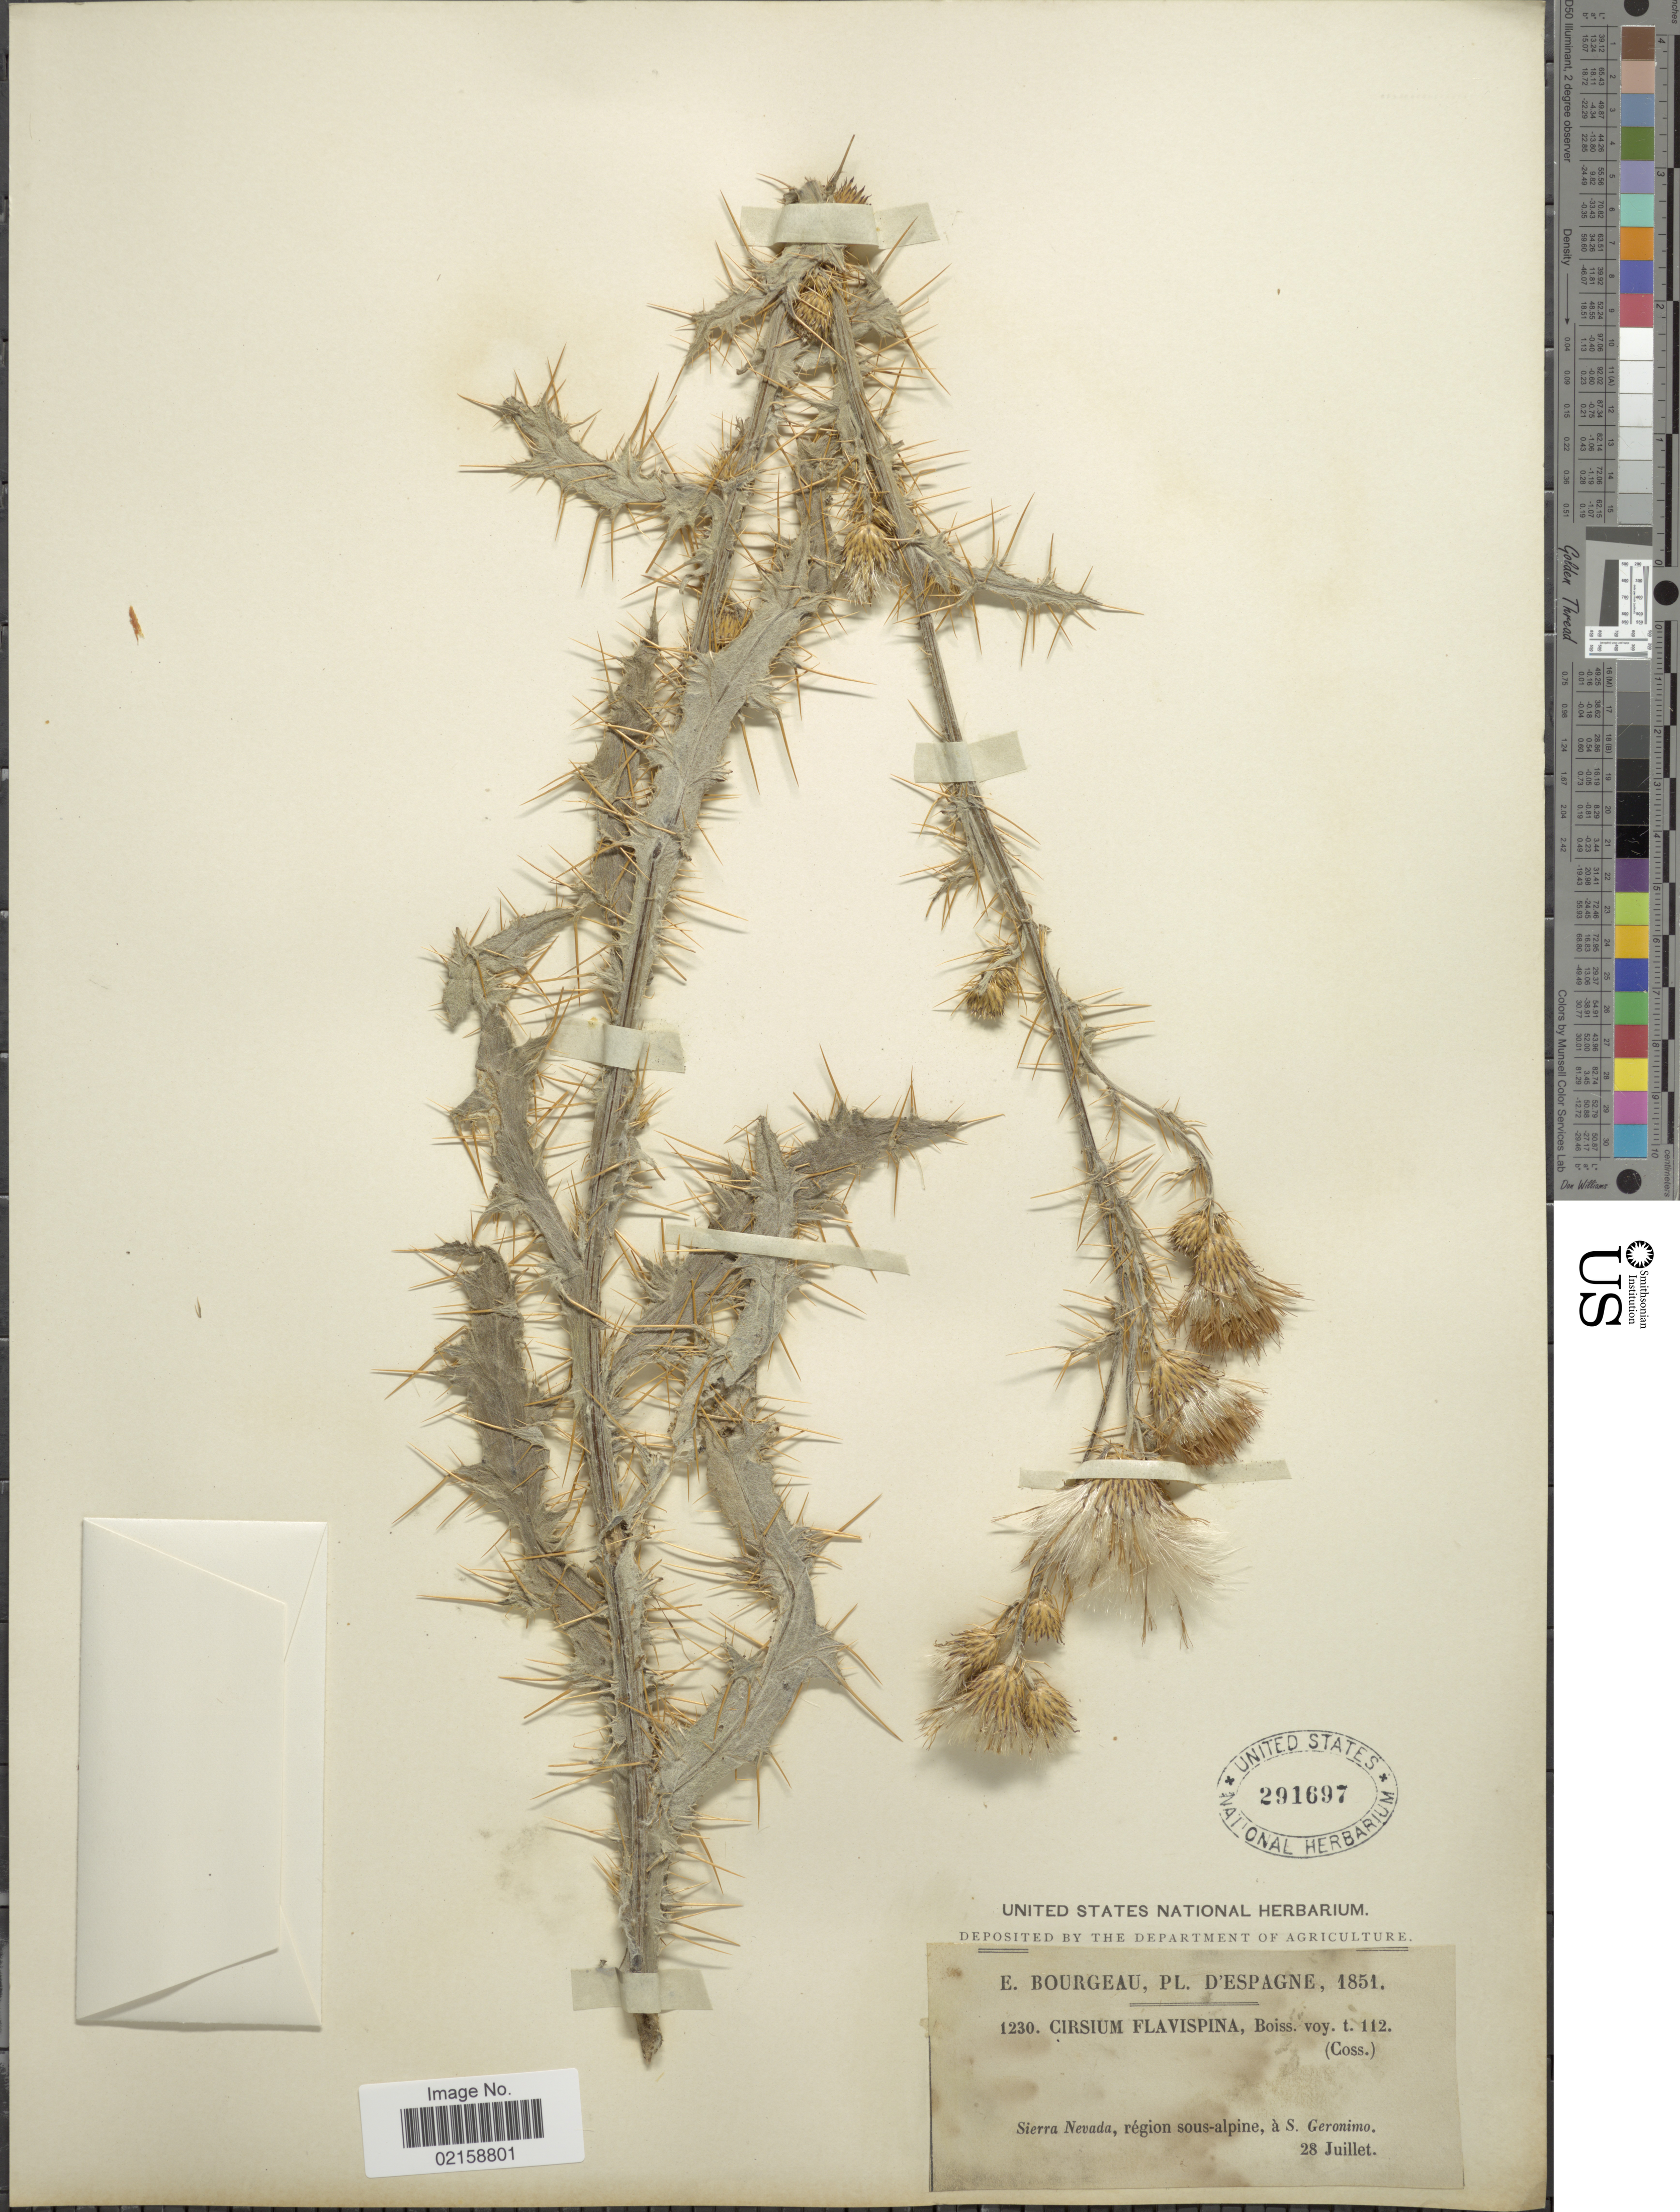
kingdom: Plantae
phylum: Tracheophyta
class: Magnoliopsida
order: Asterales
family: Asteraceae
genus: Cirsium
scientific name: Cirsium pyrenaicum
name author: (Jacq.) All.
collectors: E. Bourgeau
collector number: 1230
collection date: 1851-07-28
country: Spain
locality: D'Espagne, Sierra Nevada, region sous-alpine, à S. Geronimo.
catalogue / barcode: US 291697